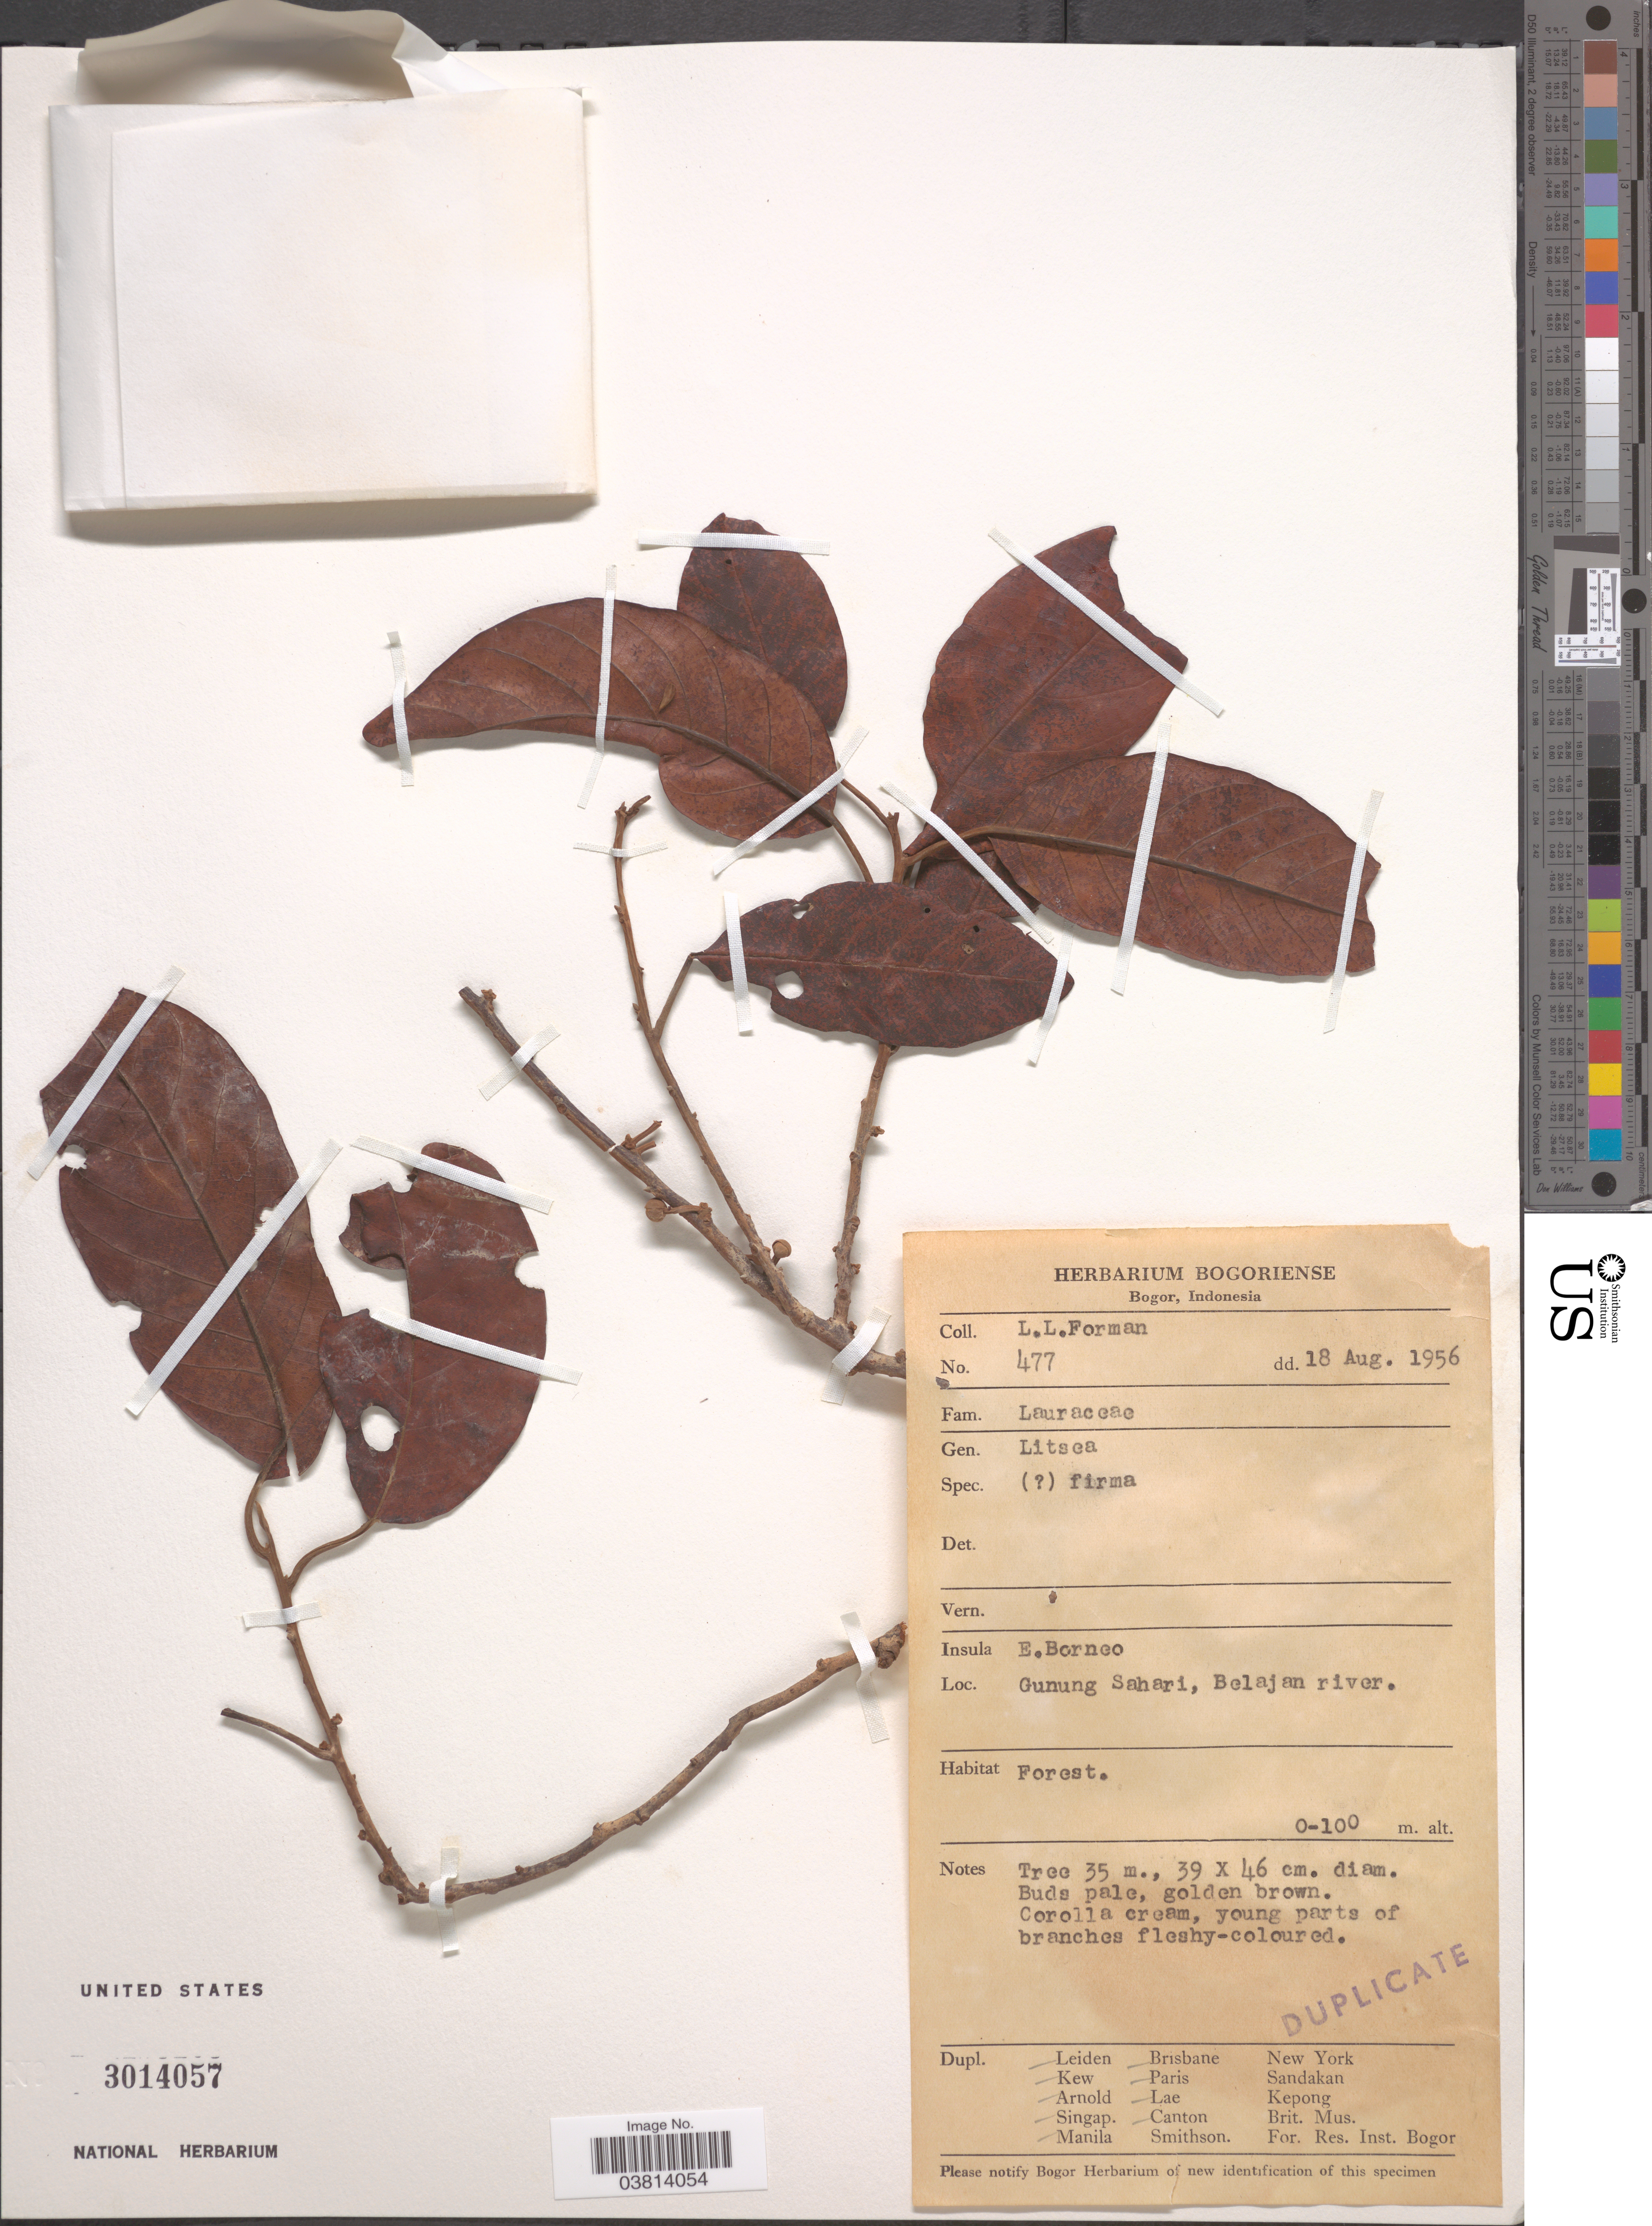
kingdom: Plantae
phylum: Tracheophyta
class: Magnoliopsida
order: Laurales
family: Lauraceae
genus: Litsea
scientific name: Litsea firma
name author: (Blume) Hook. f.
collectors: L. Forman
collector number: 477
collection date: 1956-08-18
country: Indonesia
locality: Insula E. Borneo. Gunung Sahari, Belajan river.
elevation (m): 0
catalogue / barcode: US 3014057